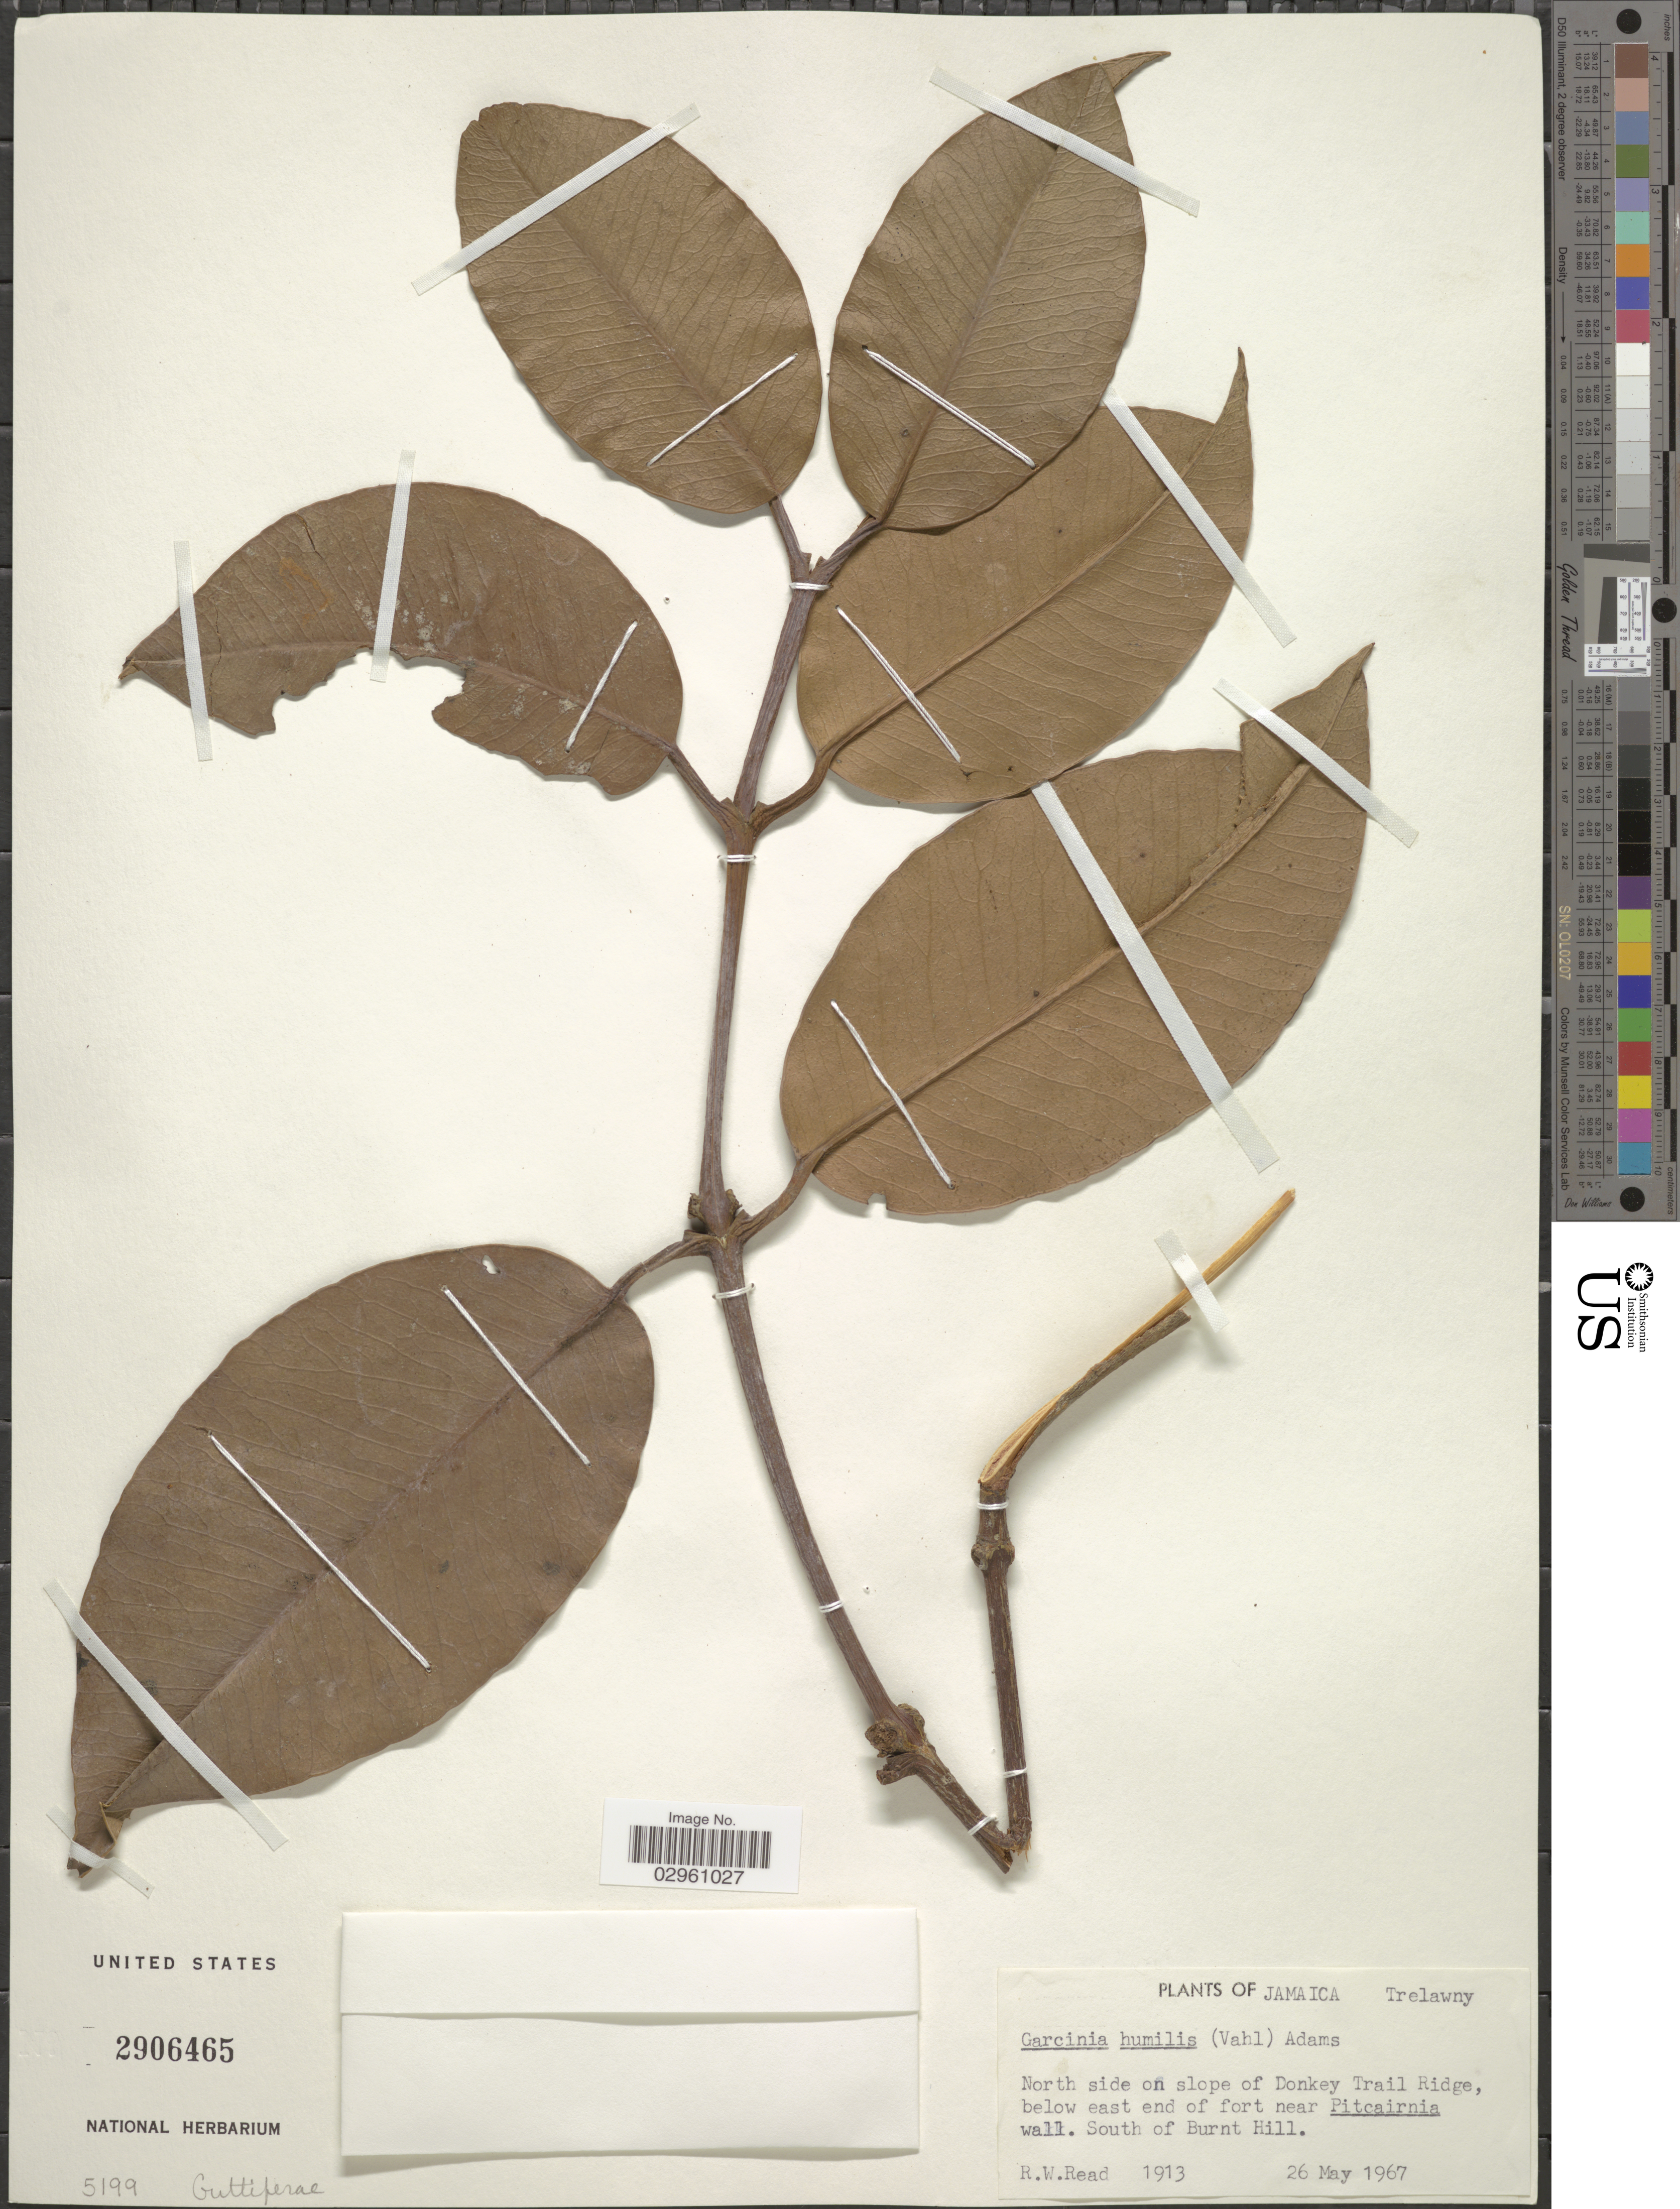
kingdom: Plantae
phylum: Tracheophyta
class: Magnoliopsida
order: Malpighiales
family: Clusiaceae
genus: Garcinia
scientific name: Garcinia humilis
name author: (Vahl) C.D. Adams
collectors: R. W. Read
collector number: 1913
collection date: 1967-05-26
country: Jamaica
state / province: Trelawny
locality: North side on slope of Donkey Trail Ridge, below east end of fort near Pitcairnia wall. South of Burnt Hill.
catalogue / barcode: US 2906465